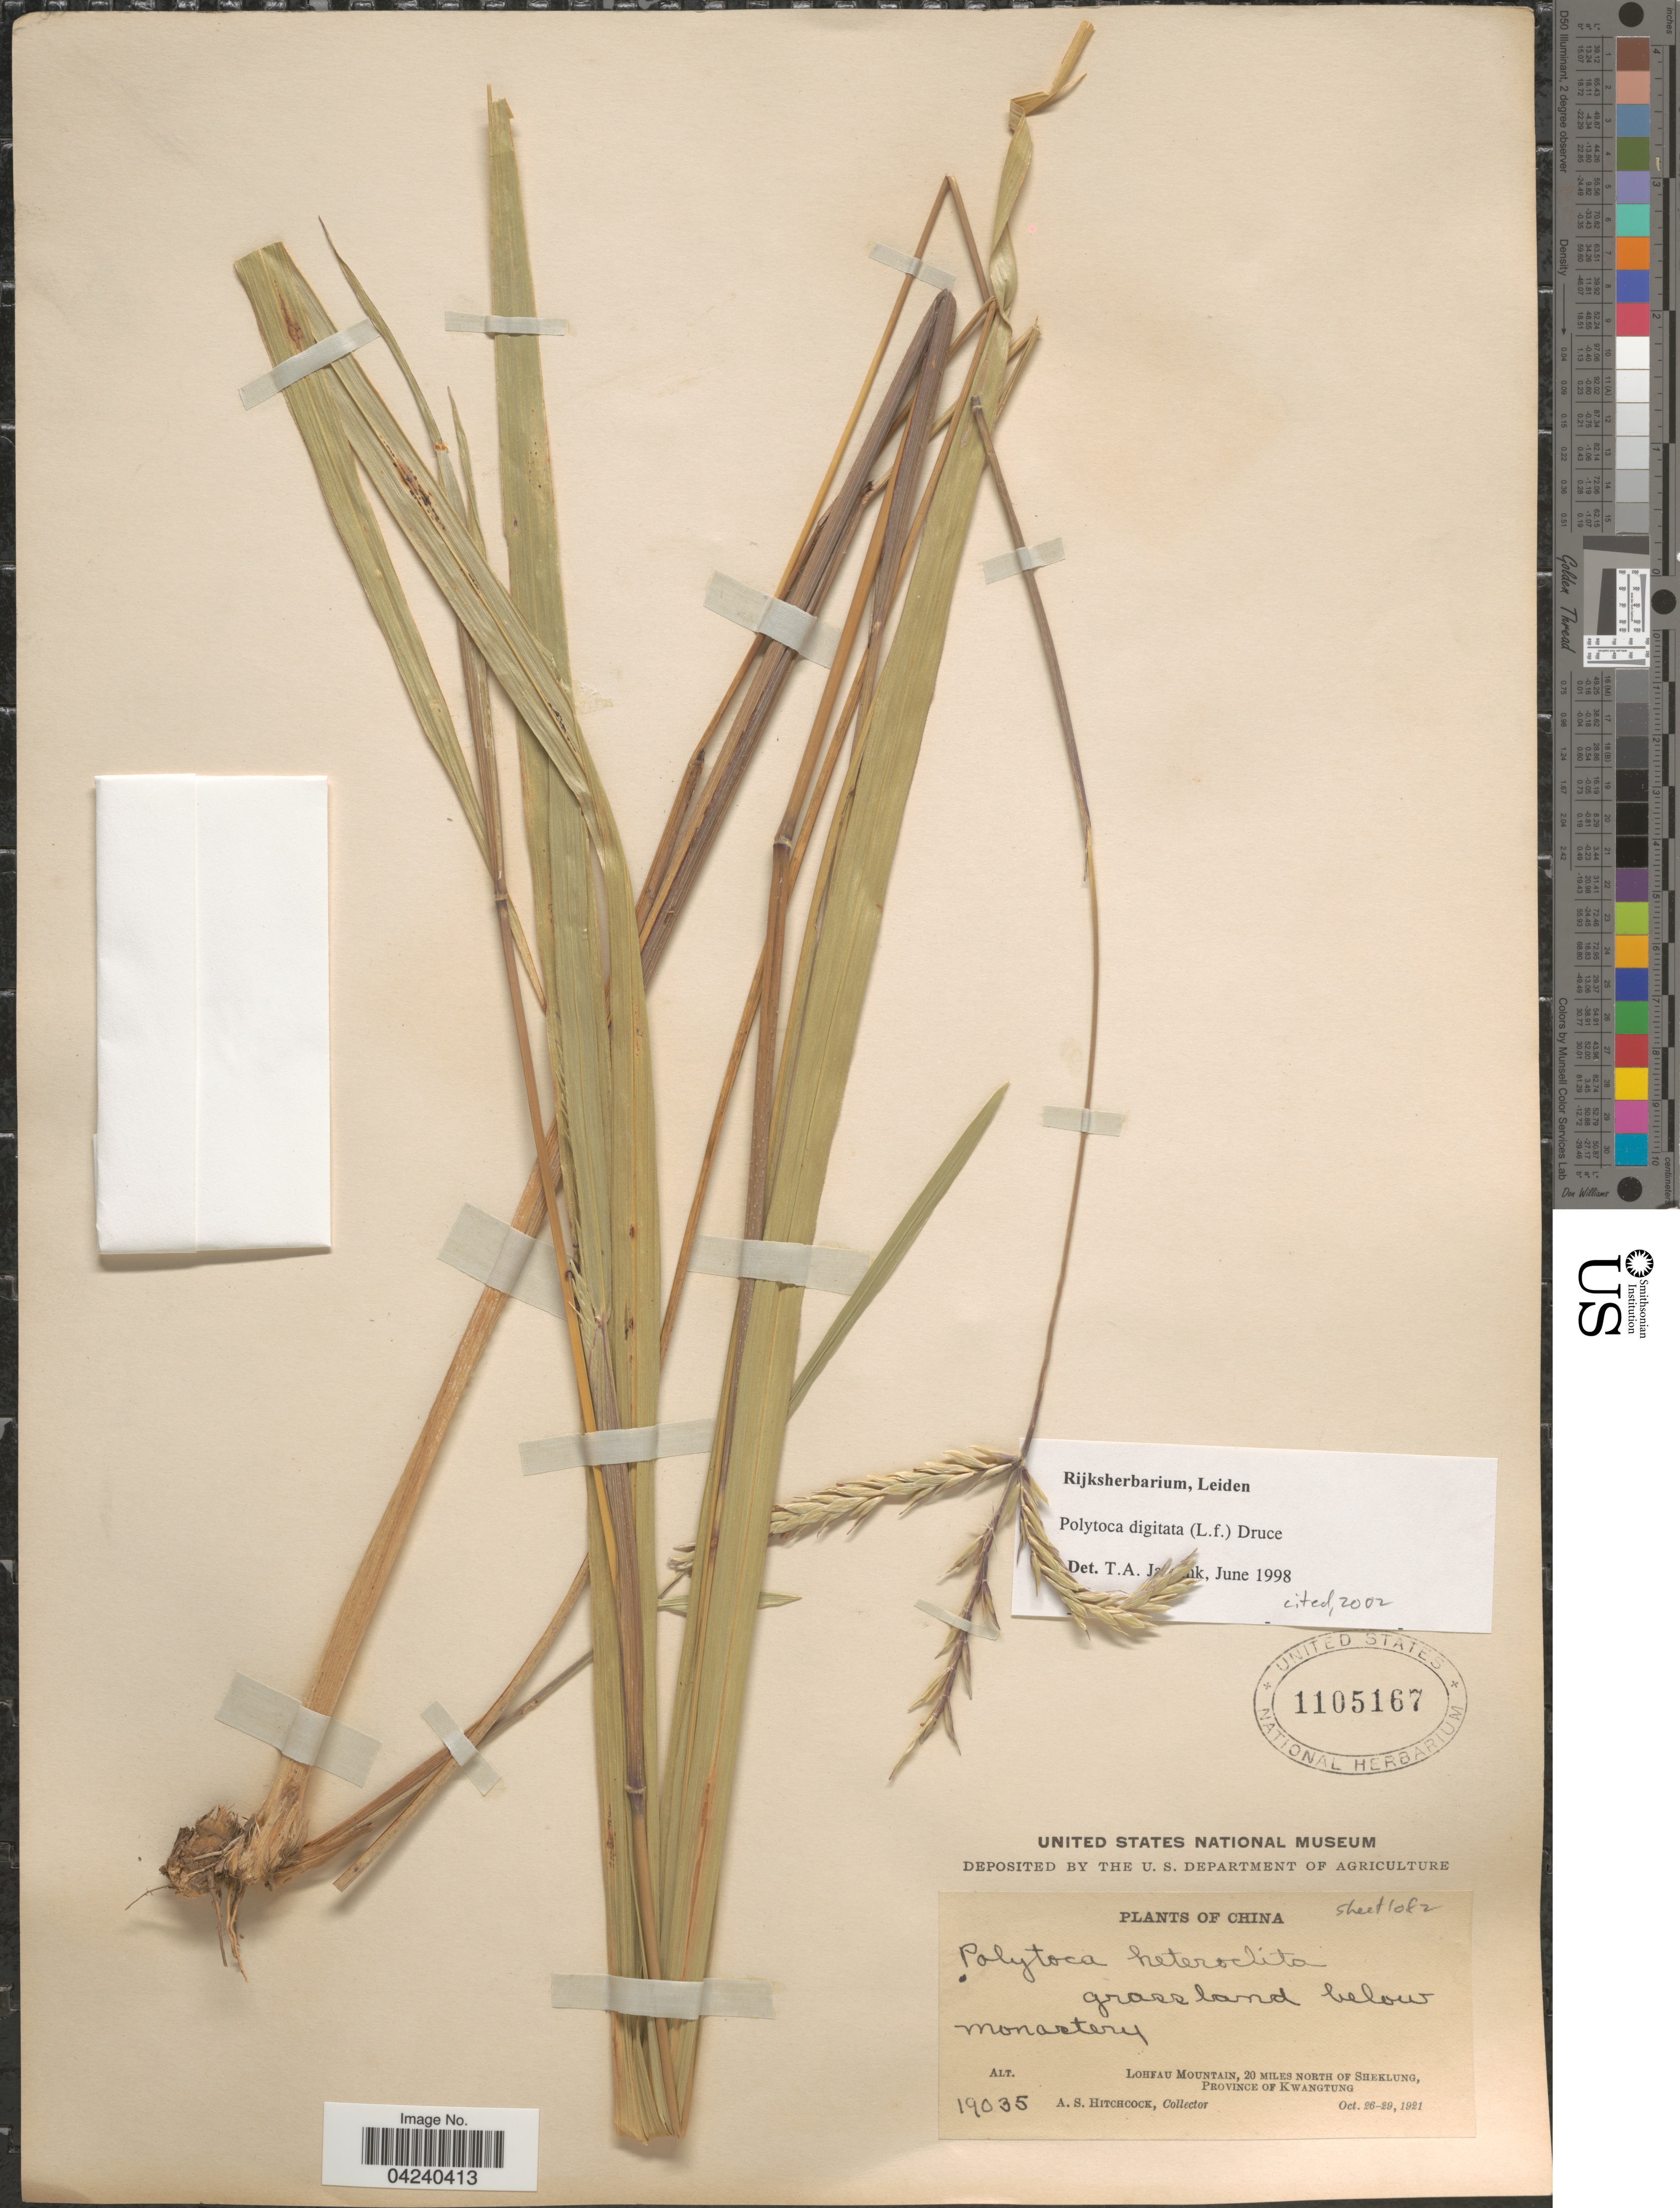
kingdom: Plantae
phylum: Tracheophyta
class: Liliopsida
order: Poales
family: Poaceae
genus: Polytoca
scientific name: Polytoca digitata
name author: (L. f.) Druce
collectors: A. S. Hitchcock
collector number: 19035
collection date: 1921-10-26/1921-10-29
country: China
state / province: Guangdong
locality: Grassland below monastery. Lohfau Mountain, 20 miles North of Sheklung, Province of Kwangtung.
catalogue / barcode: US 1105167